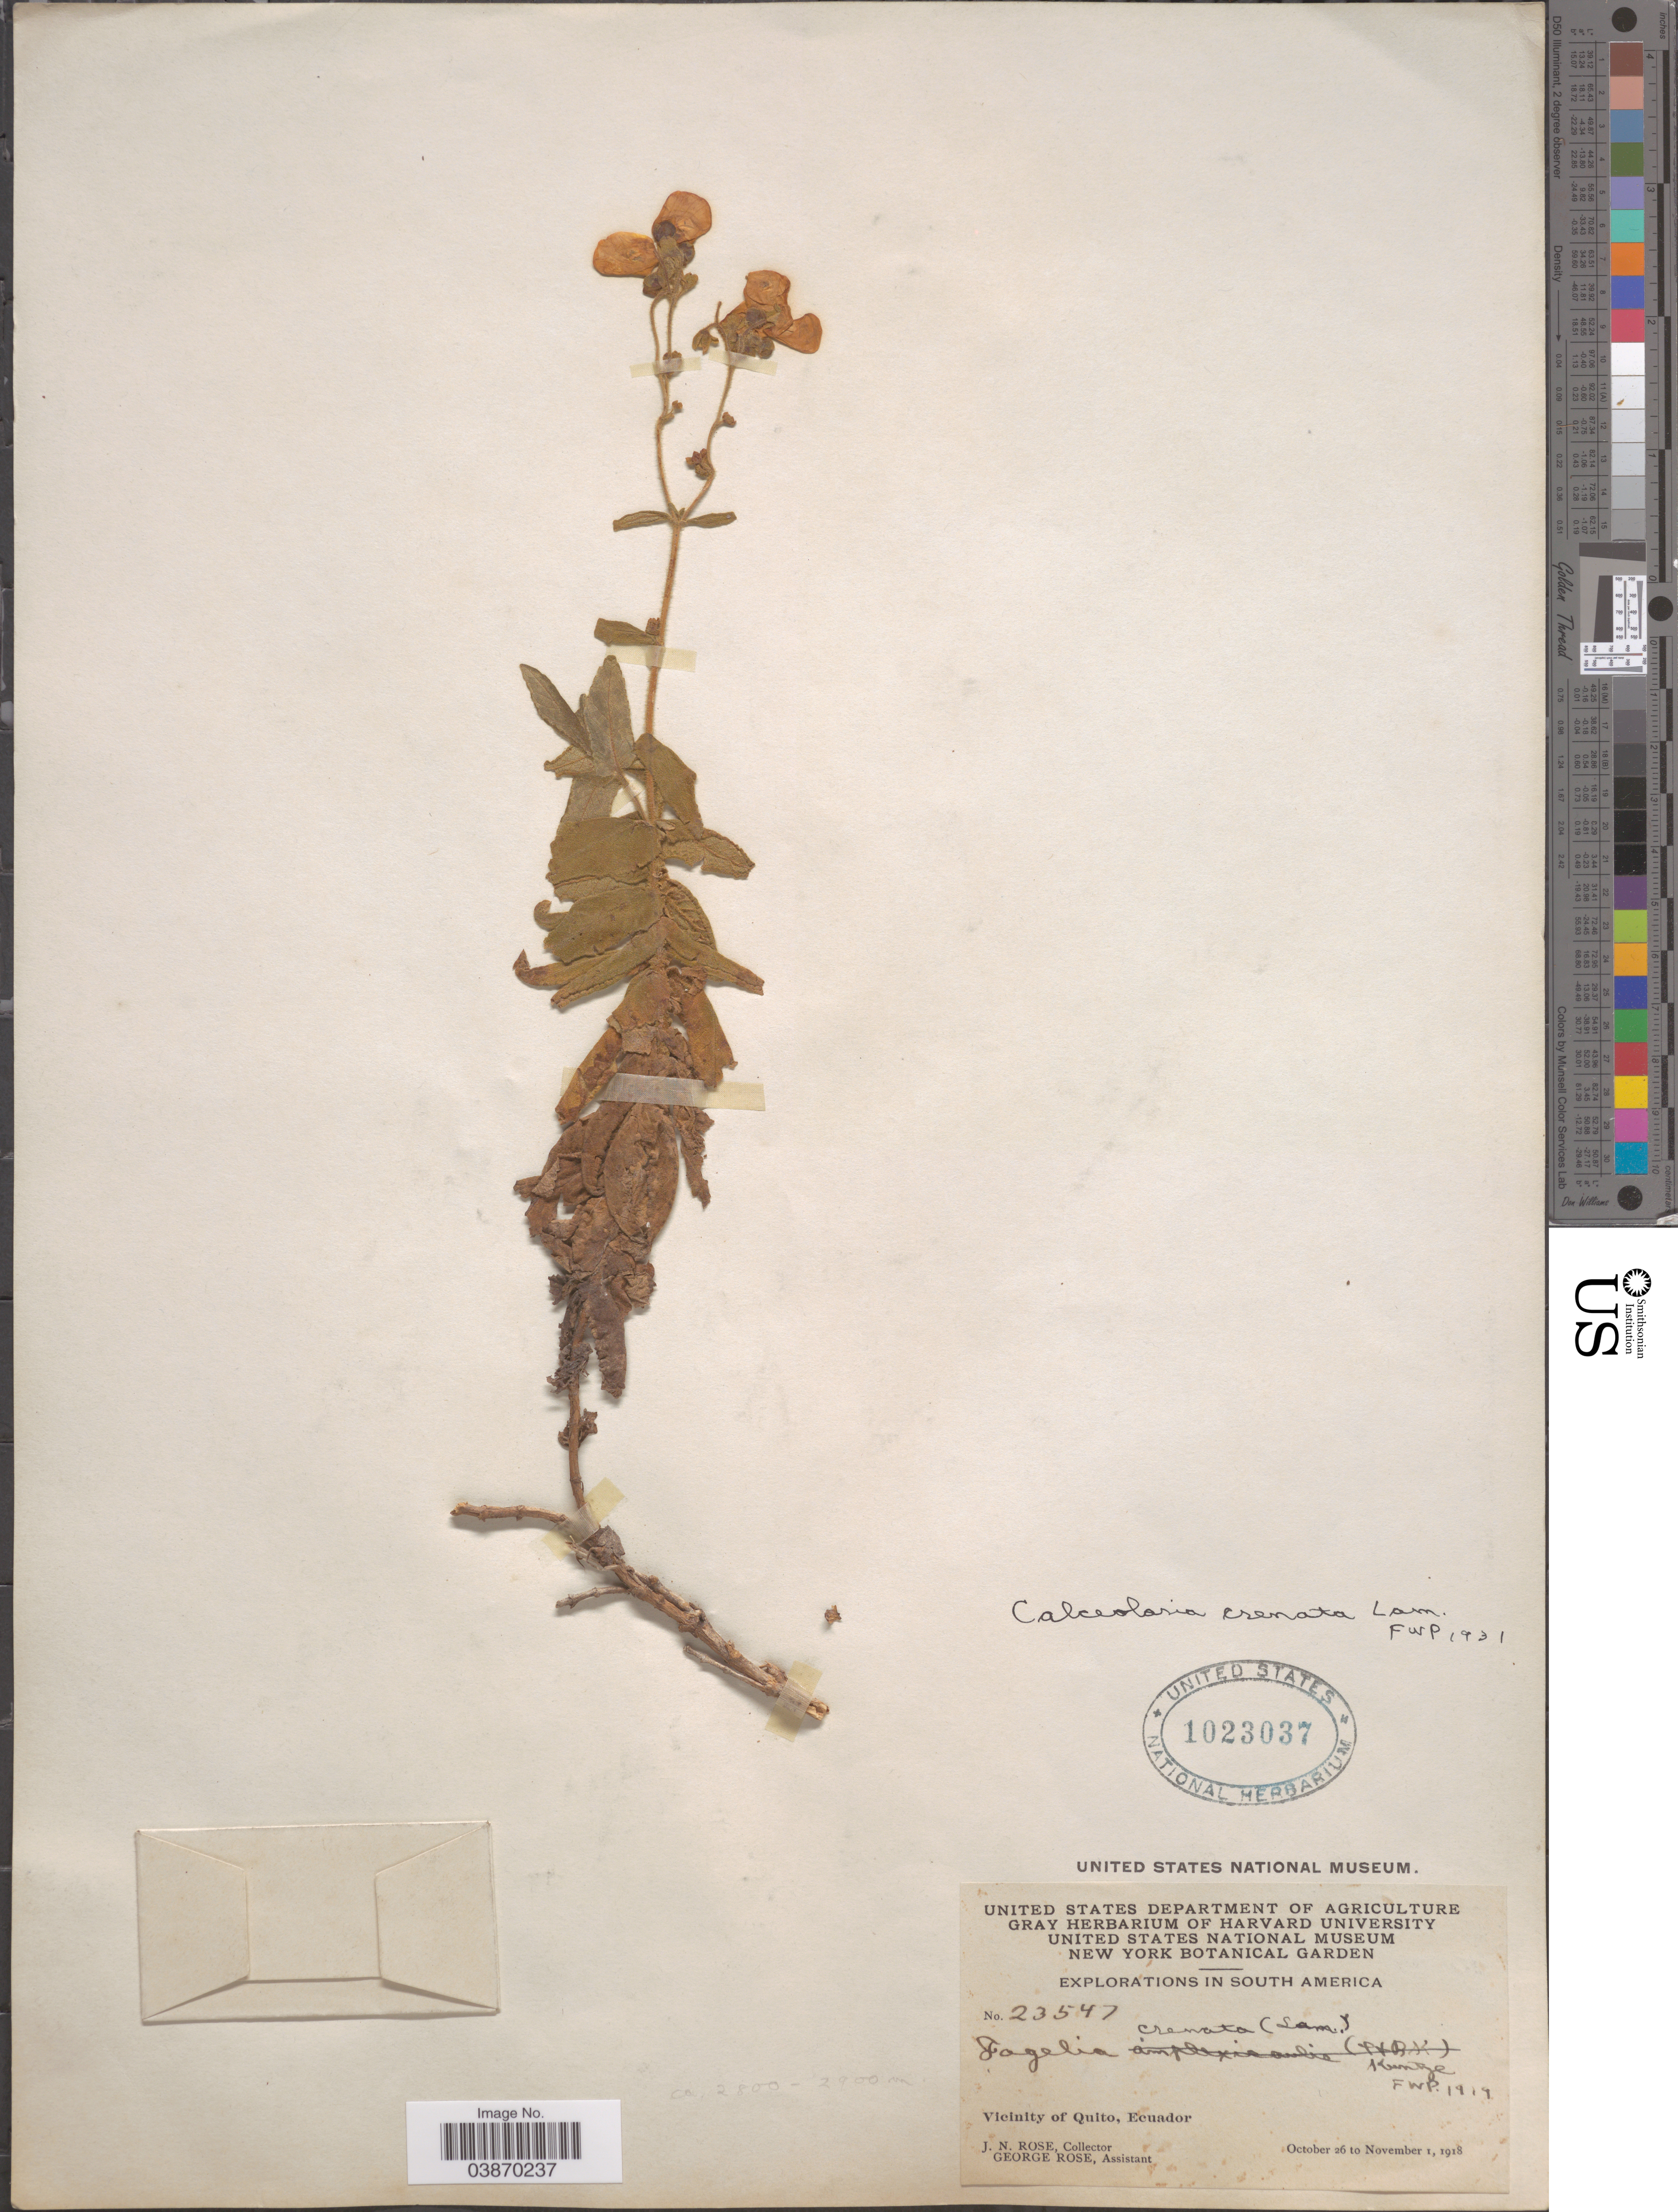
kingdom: Plantae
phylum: Tracheophyta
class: Magnoliopsida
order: Lamiales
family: Calceolariaceae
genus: Calceolaria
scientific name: Calceolaria crenata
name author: Lam.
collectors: J. N. Rose & G. Rose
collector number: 23547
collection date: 1918-10-26/1918-11-01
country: Ecuador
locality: Vicinity of Quito.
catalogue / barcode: US 1023037